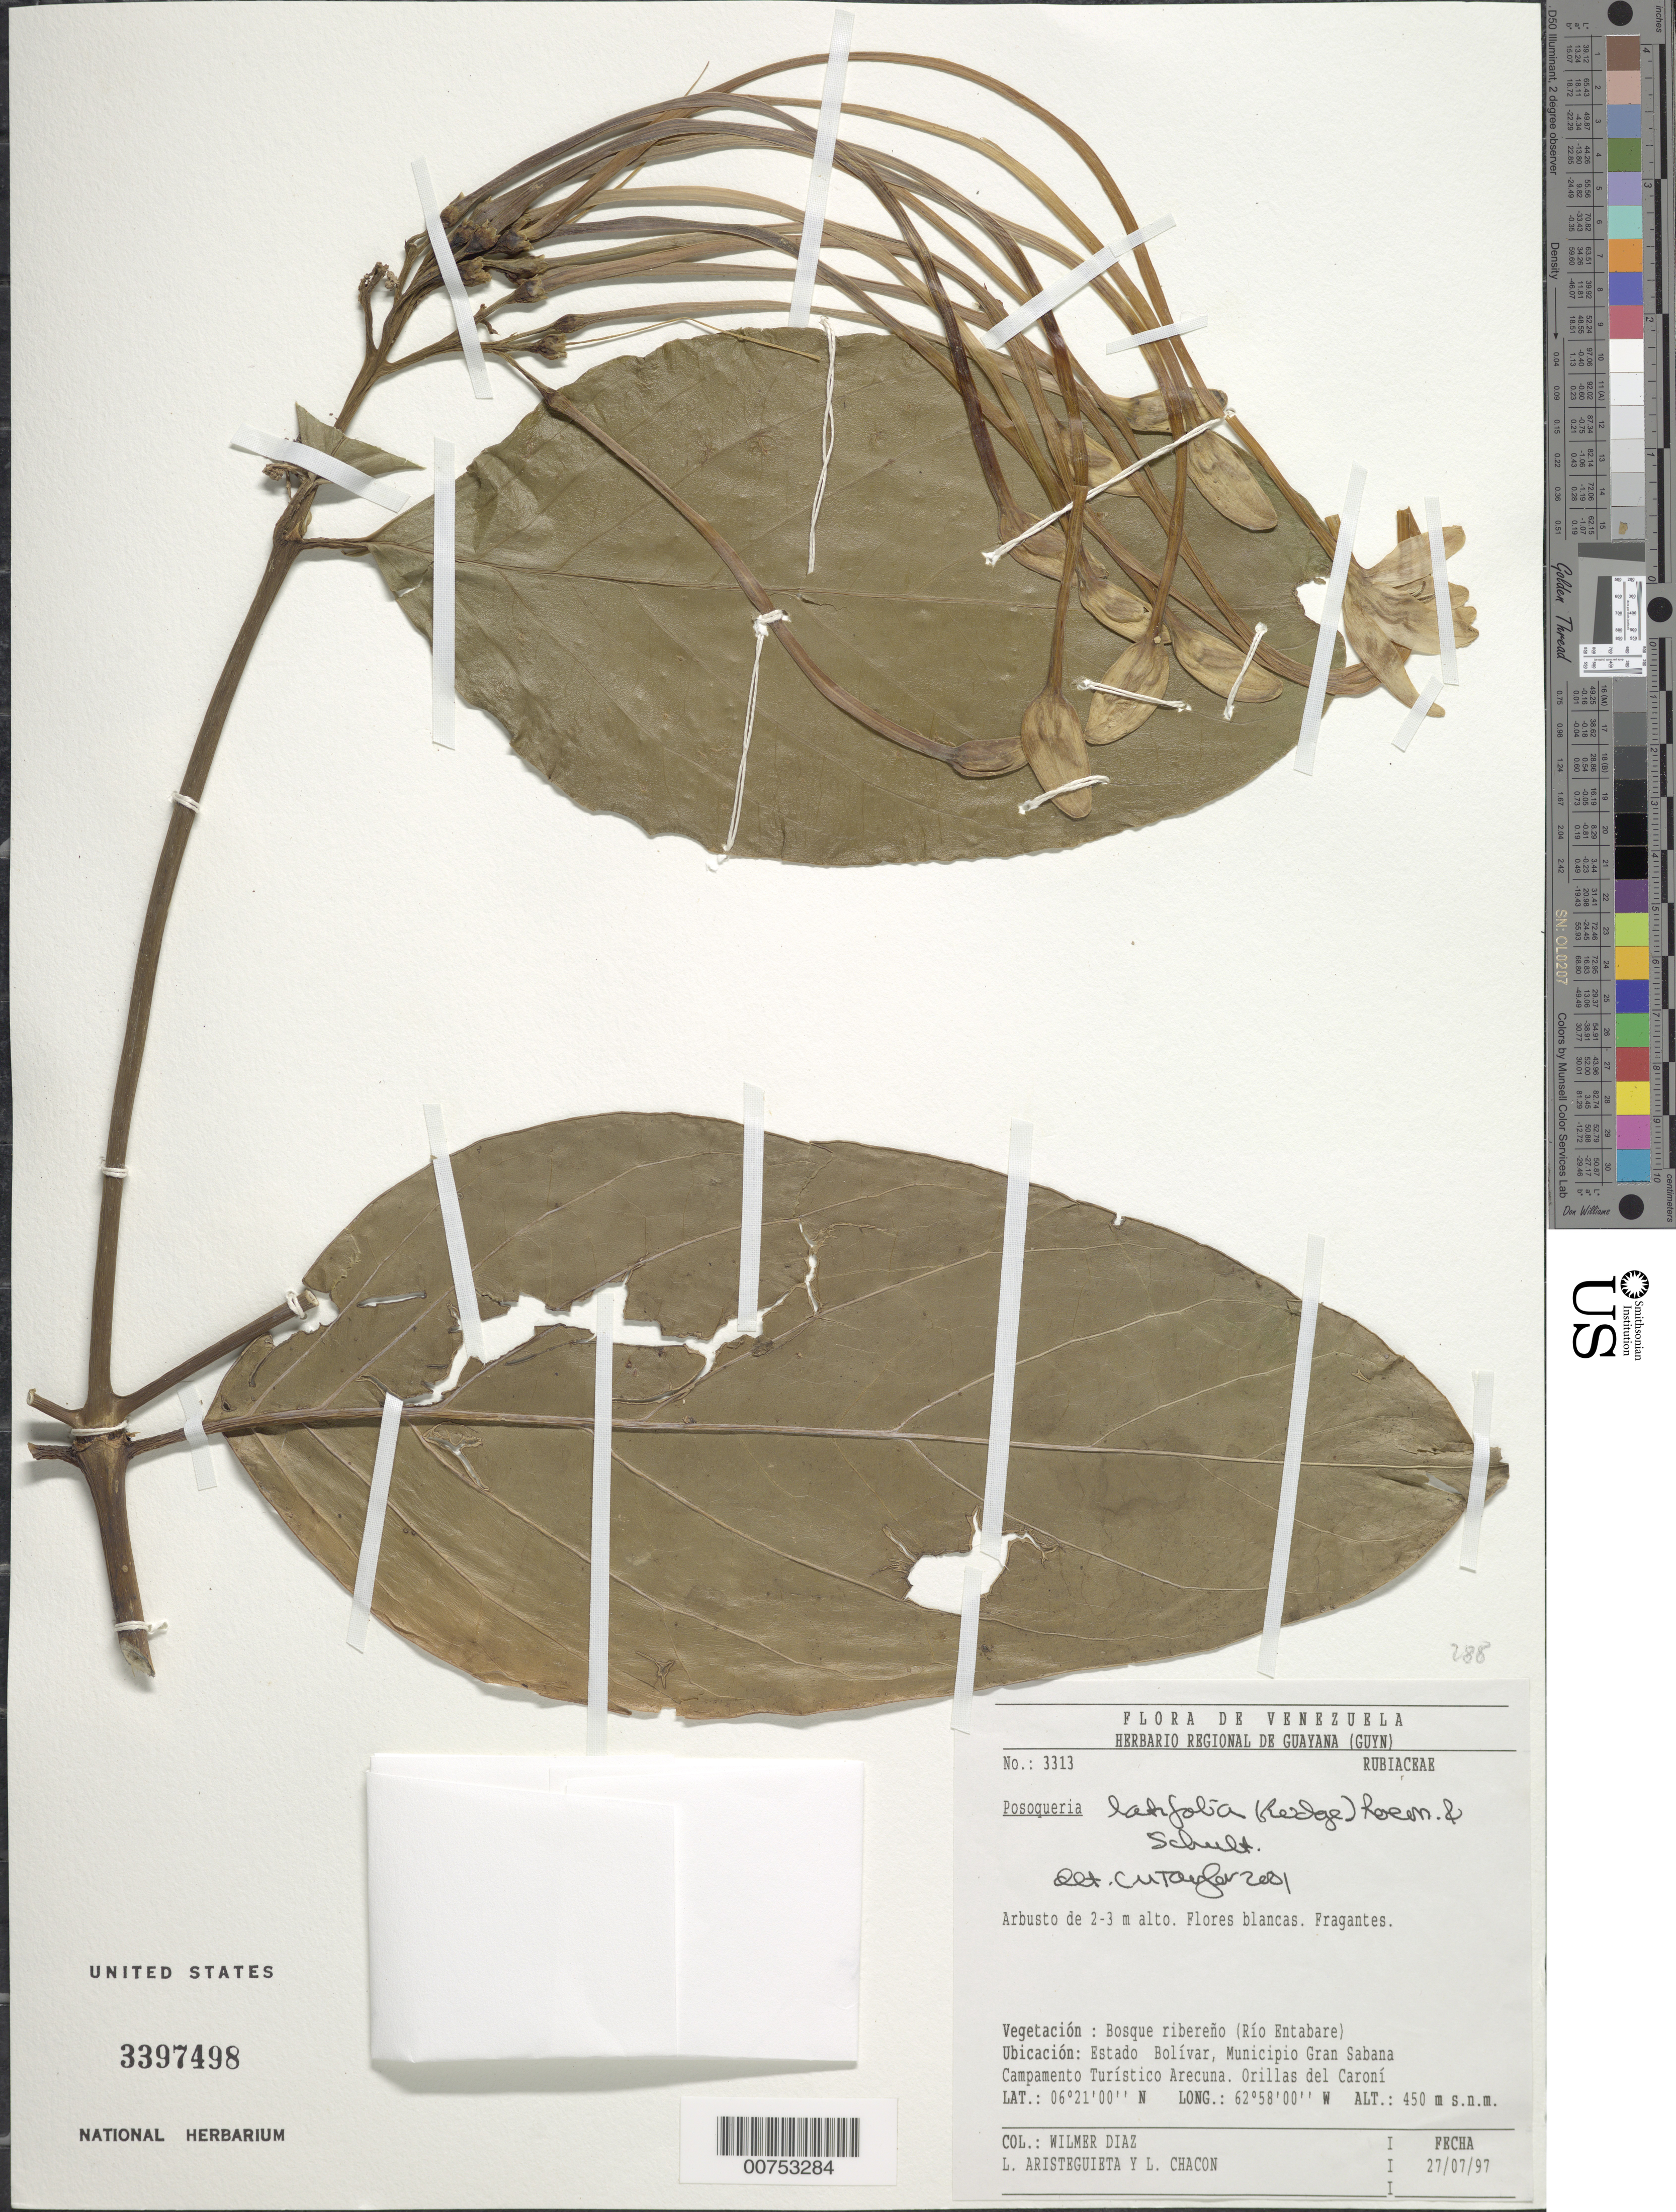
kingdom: Plantae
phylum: Tracheophyta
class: Magnoliopsida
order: Gentianales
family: Rubiaceae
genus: Posoqueria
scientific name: Posoqueria latifolia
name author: (Rudge) Roem. & Schult.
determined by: Taylor, Charlotte M.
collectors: W. Díaz P., L. Chacon & L. Aristeguieta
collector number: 3313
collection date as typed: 27-Feb-97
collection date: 1997-02-27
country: Venezuela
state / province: Bolívar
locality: Mun. Gran Sabana, Campamento Turistico Arecuna; orillas del Caroní; Río Entabare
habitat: Bosque ribereno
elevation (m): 450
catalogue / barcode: US 3397498